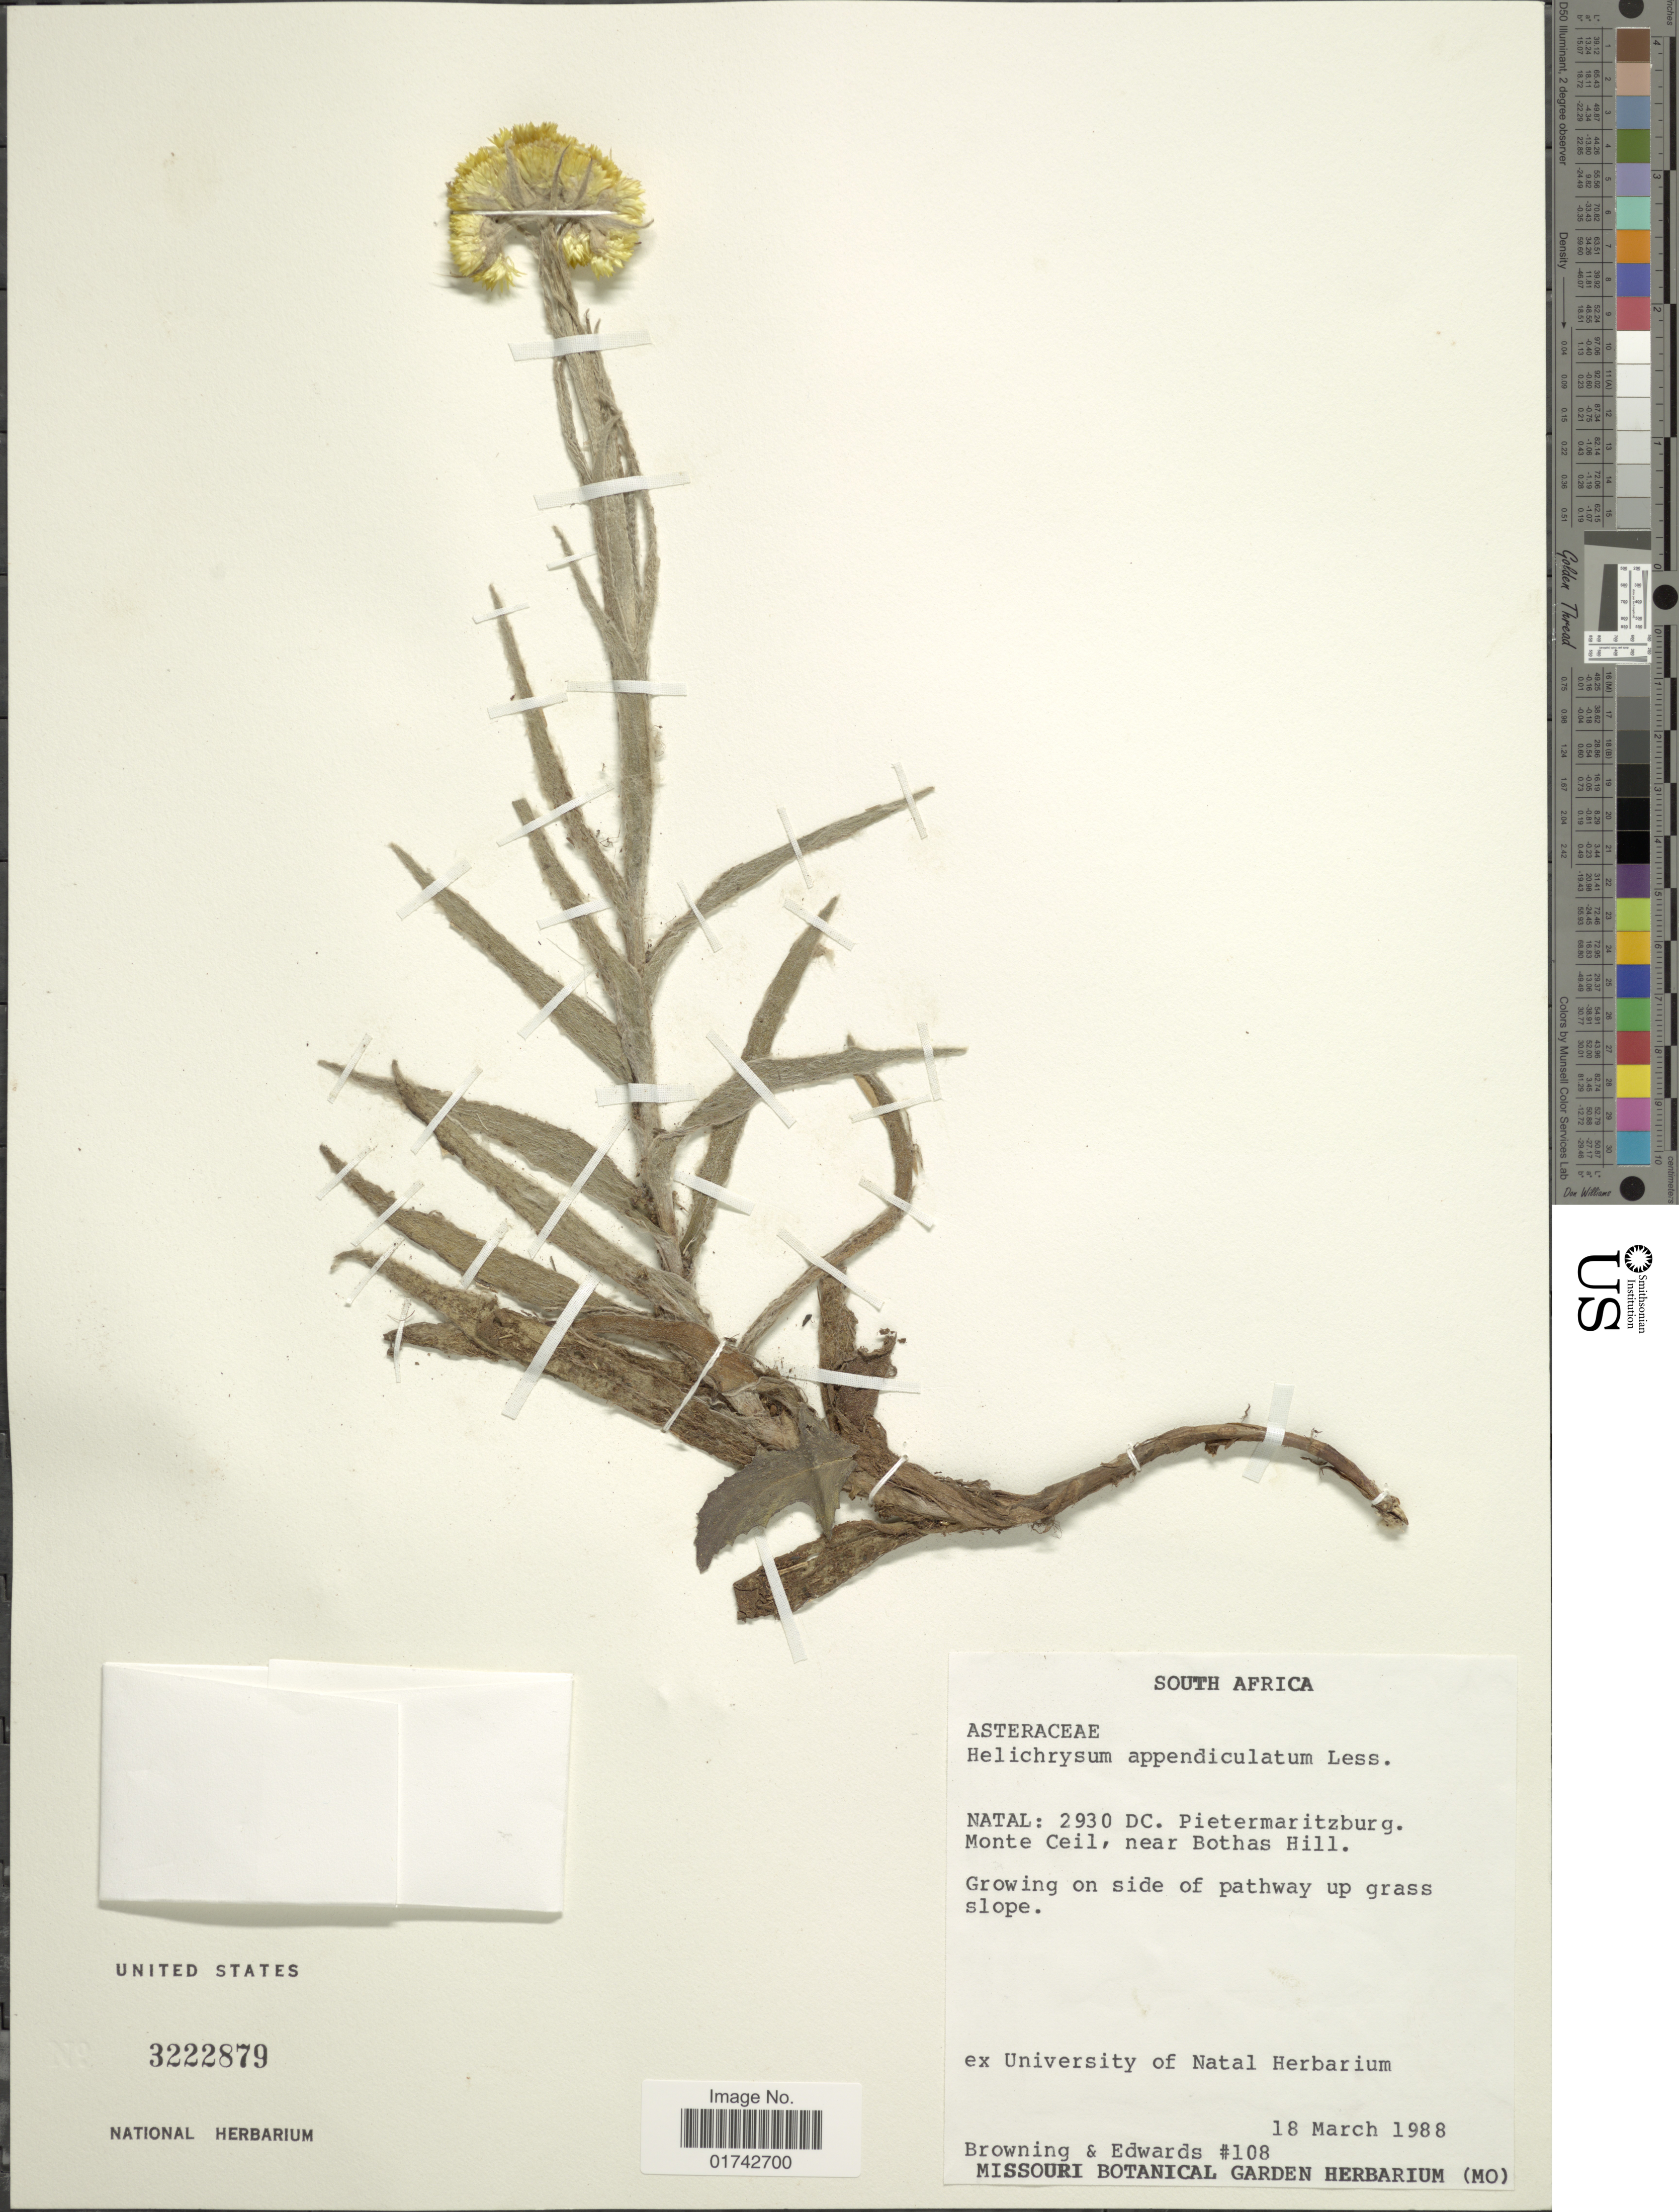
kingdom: Plantae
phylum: Tracheophyta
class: Magnoliopsida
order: Asterales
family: Asteraceae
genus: Helichrysum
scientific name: Helichrysum appendiculatum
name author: (L. f.) Less.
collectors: Browning & -. Edwards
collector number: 108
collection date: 1988-03-18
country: South Africa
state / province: KwaZulu-Natal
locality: Batal: 2930 DC. Pietermaritzburg. Monte Ceil, near Bothas Hill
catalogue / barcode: US 3222879